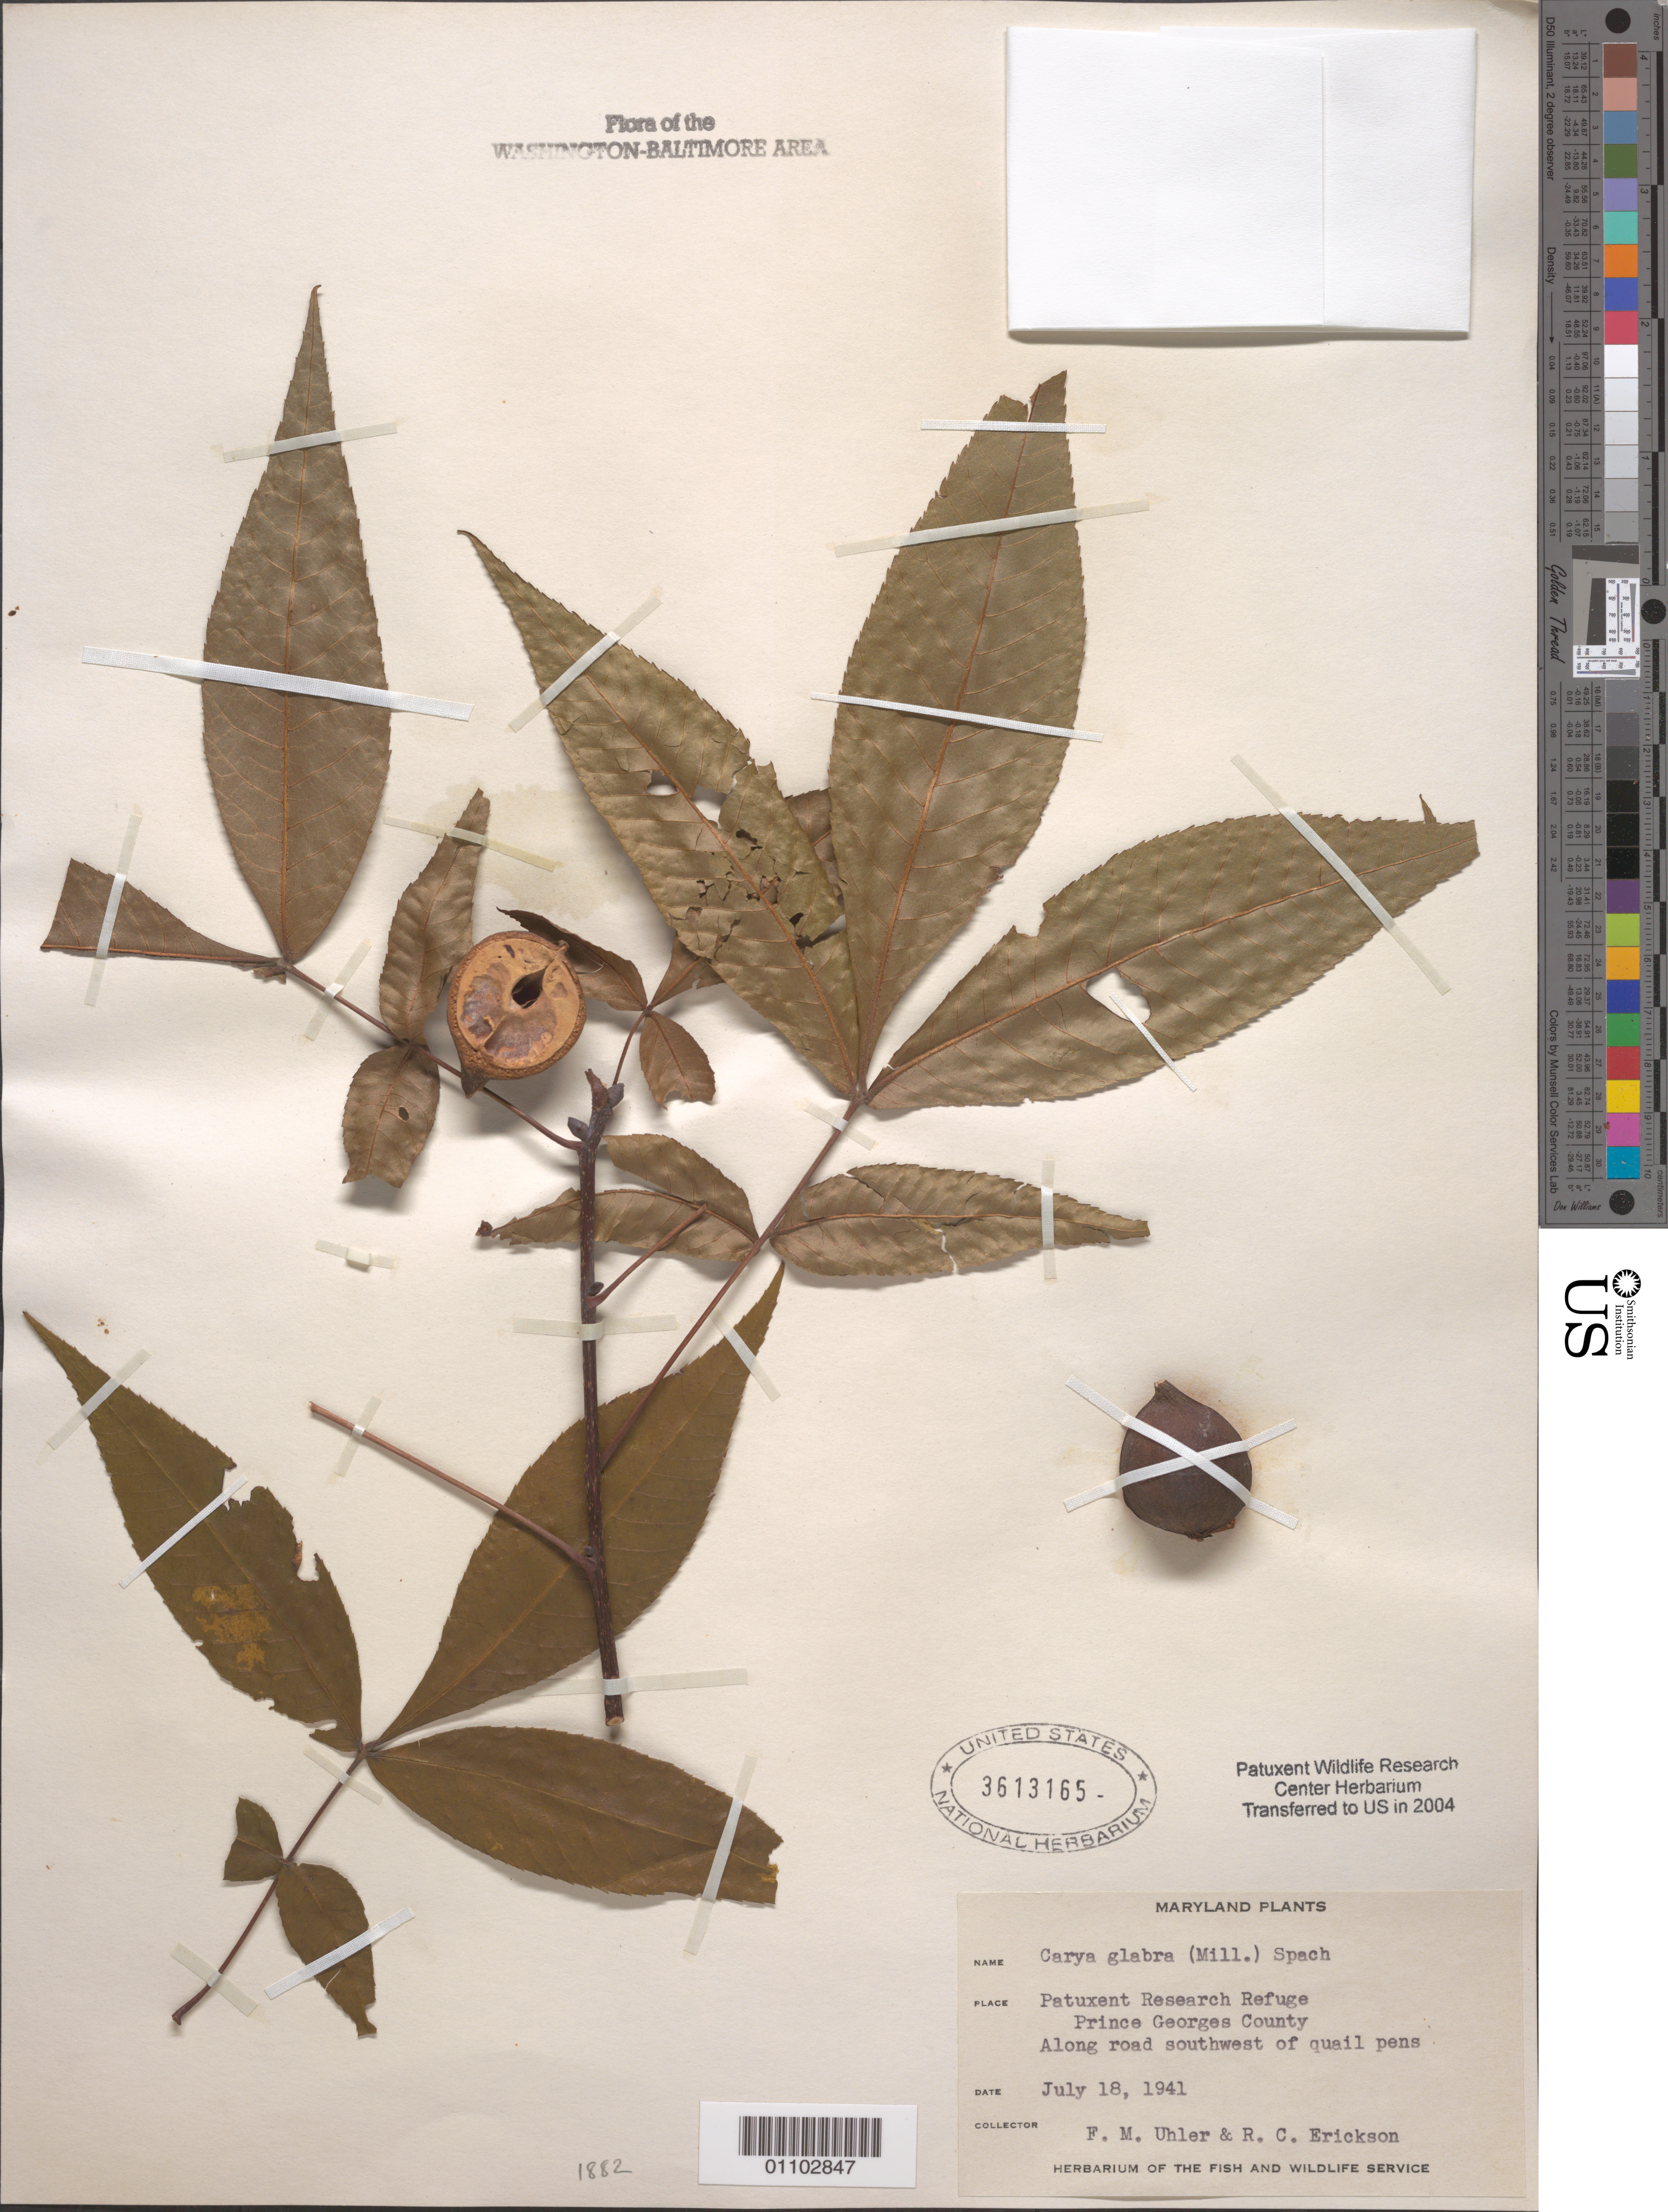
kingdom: Plantae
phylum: Tracheophyta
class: Magnoliopsida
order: Fagales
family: Juglandaceae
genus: Carya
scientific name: Carya glabra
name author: (Mill.) Sweet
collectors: F. Uhler & R. Erickson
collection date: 1941-07-18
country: United States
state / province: Maryland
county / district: Prince George's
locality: Patuxent Research Refuge, along road southwest of quail pens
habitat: Along road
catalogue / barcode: US 3613165